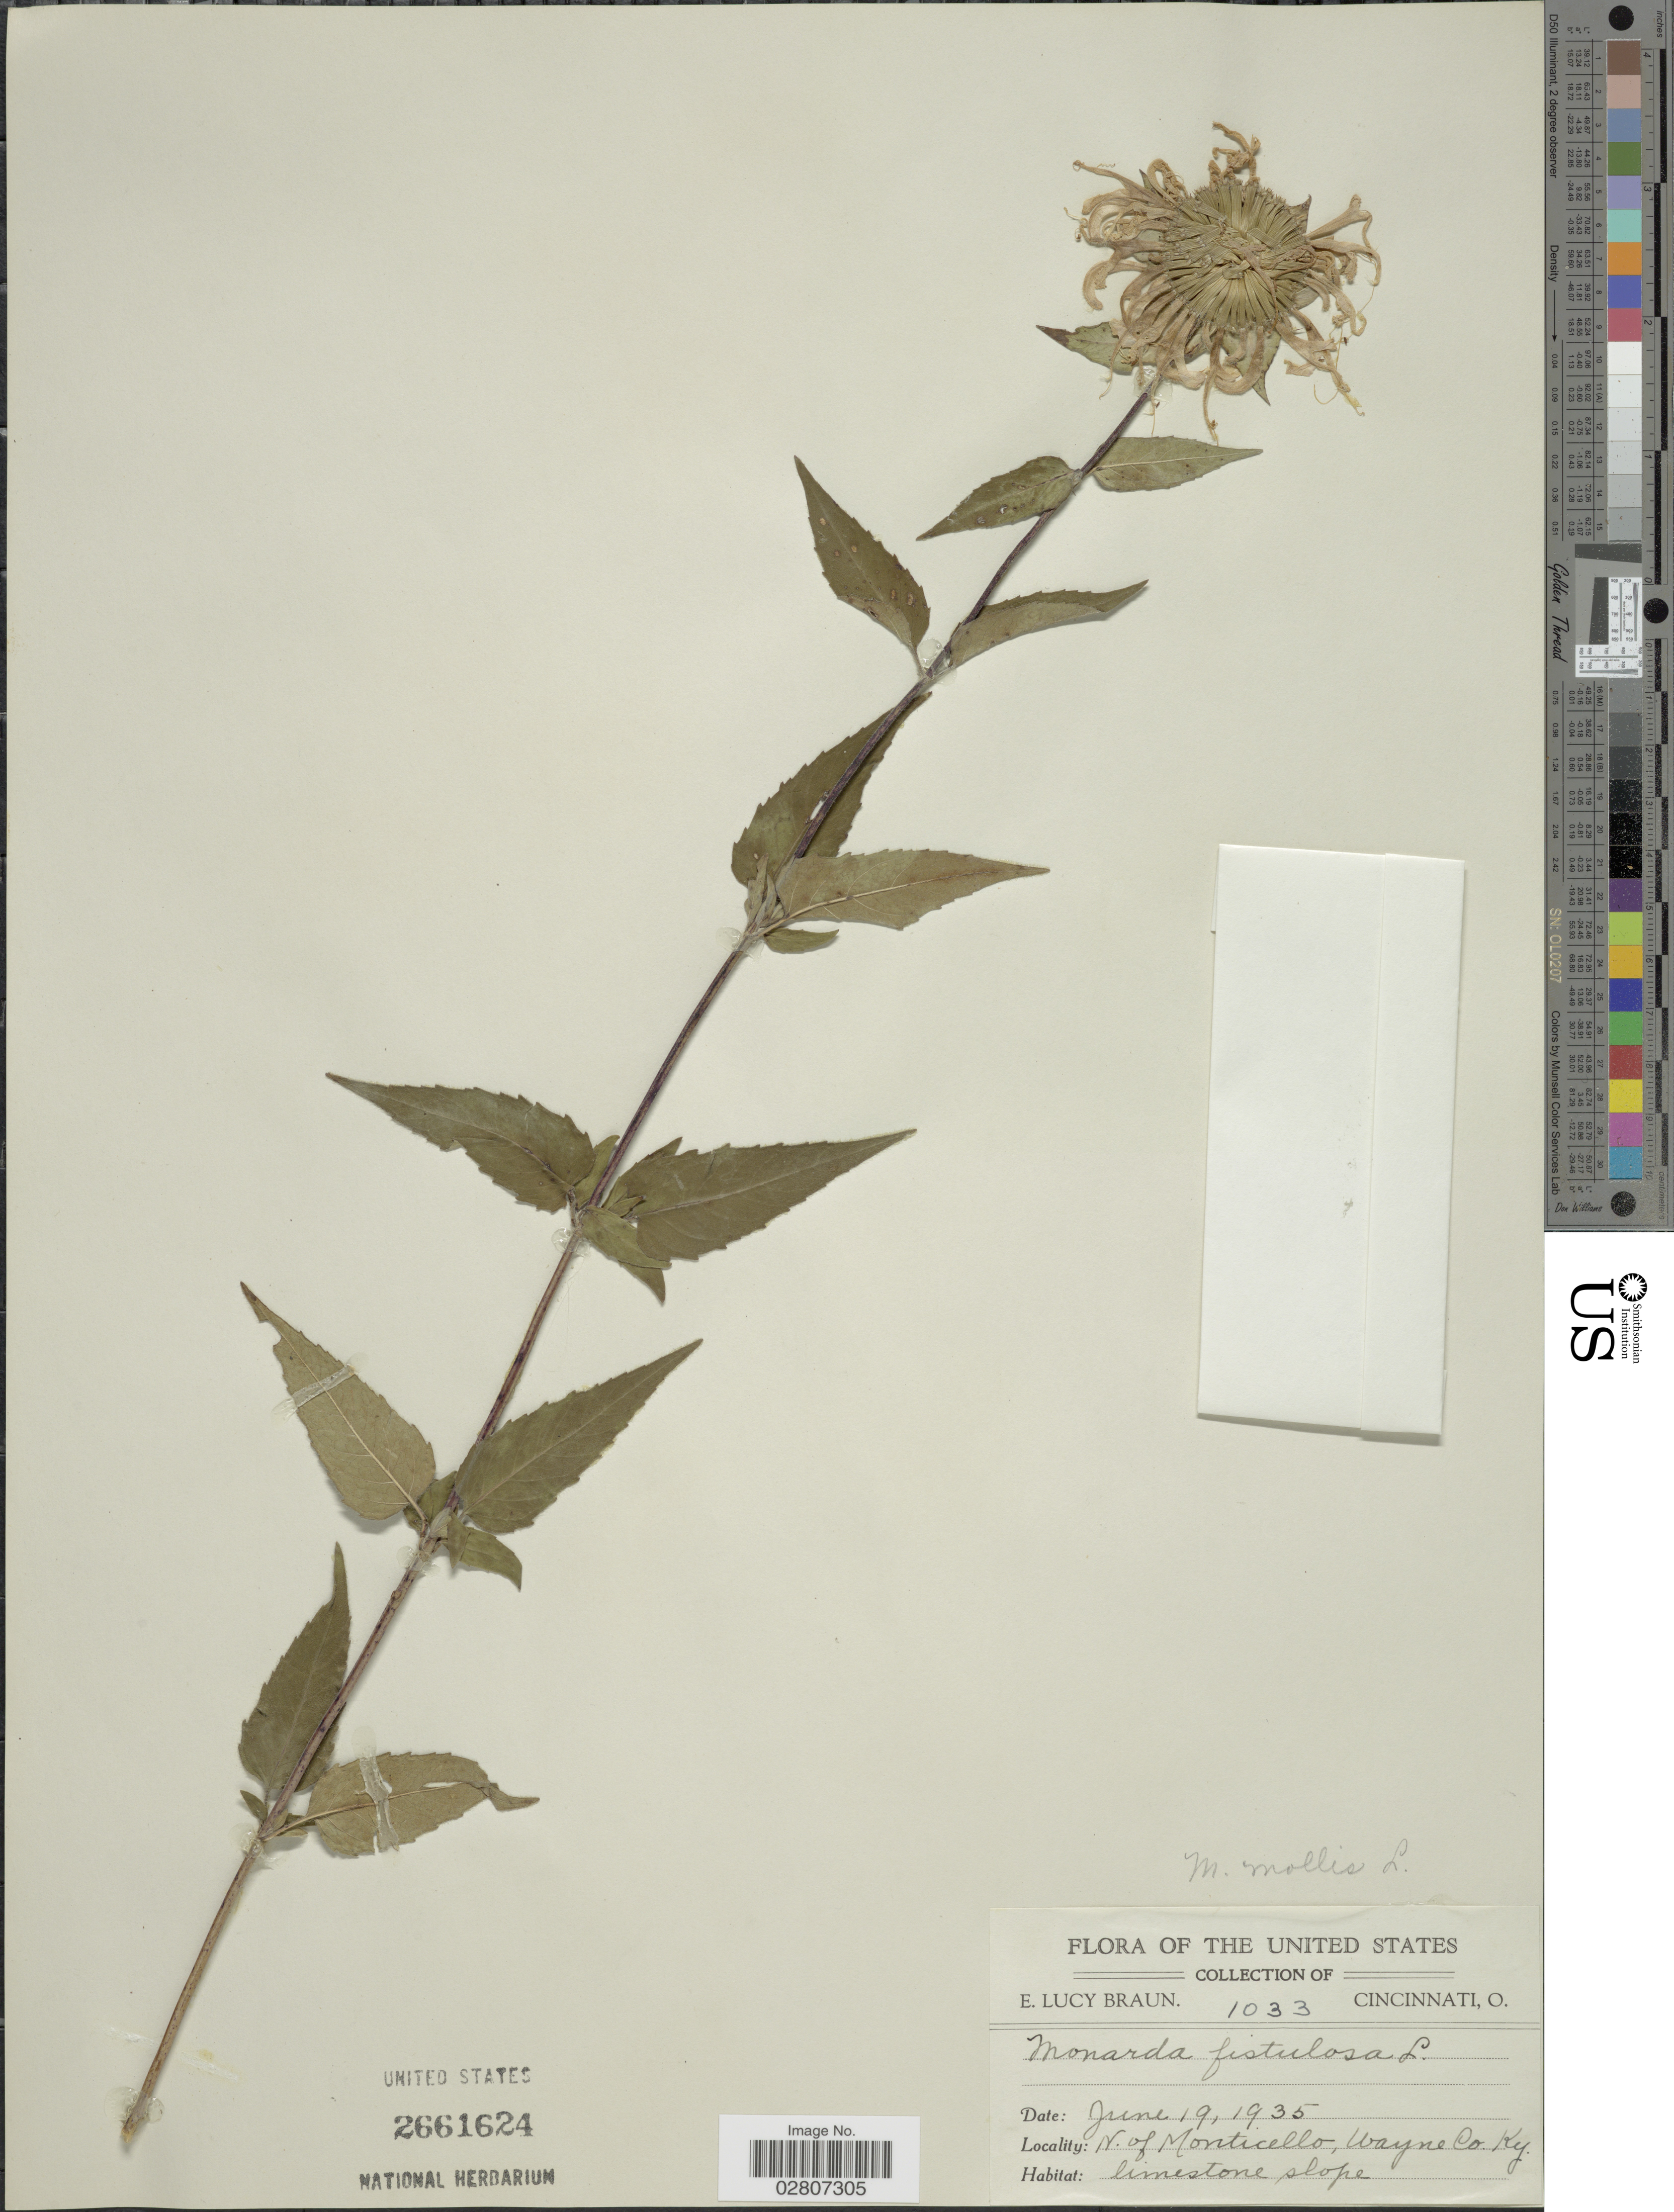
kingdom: Plantae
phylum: Tracheophyta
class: Magnoliopsida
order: Lamiales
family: Lamiaceae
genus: Monarda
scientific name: Monarda fistulosa var. mollis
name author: (L.) L.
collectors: E. L. Braun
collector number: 1033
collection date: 1935-06-19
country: United States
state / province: Kentucky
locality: N. of Monticello, Wayne Co. Ky.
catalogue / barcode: US 2661624